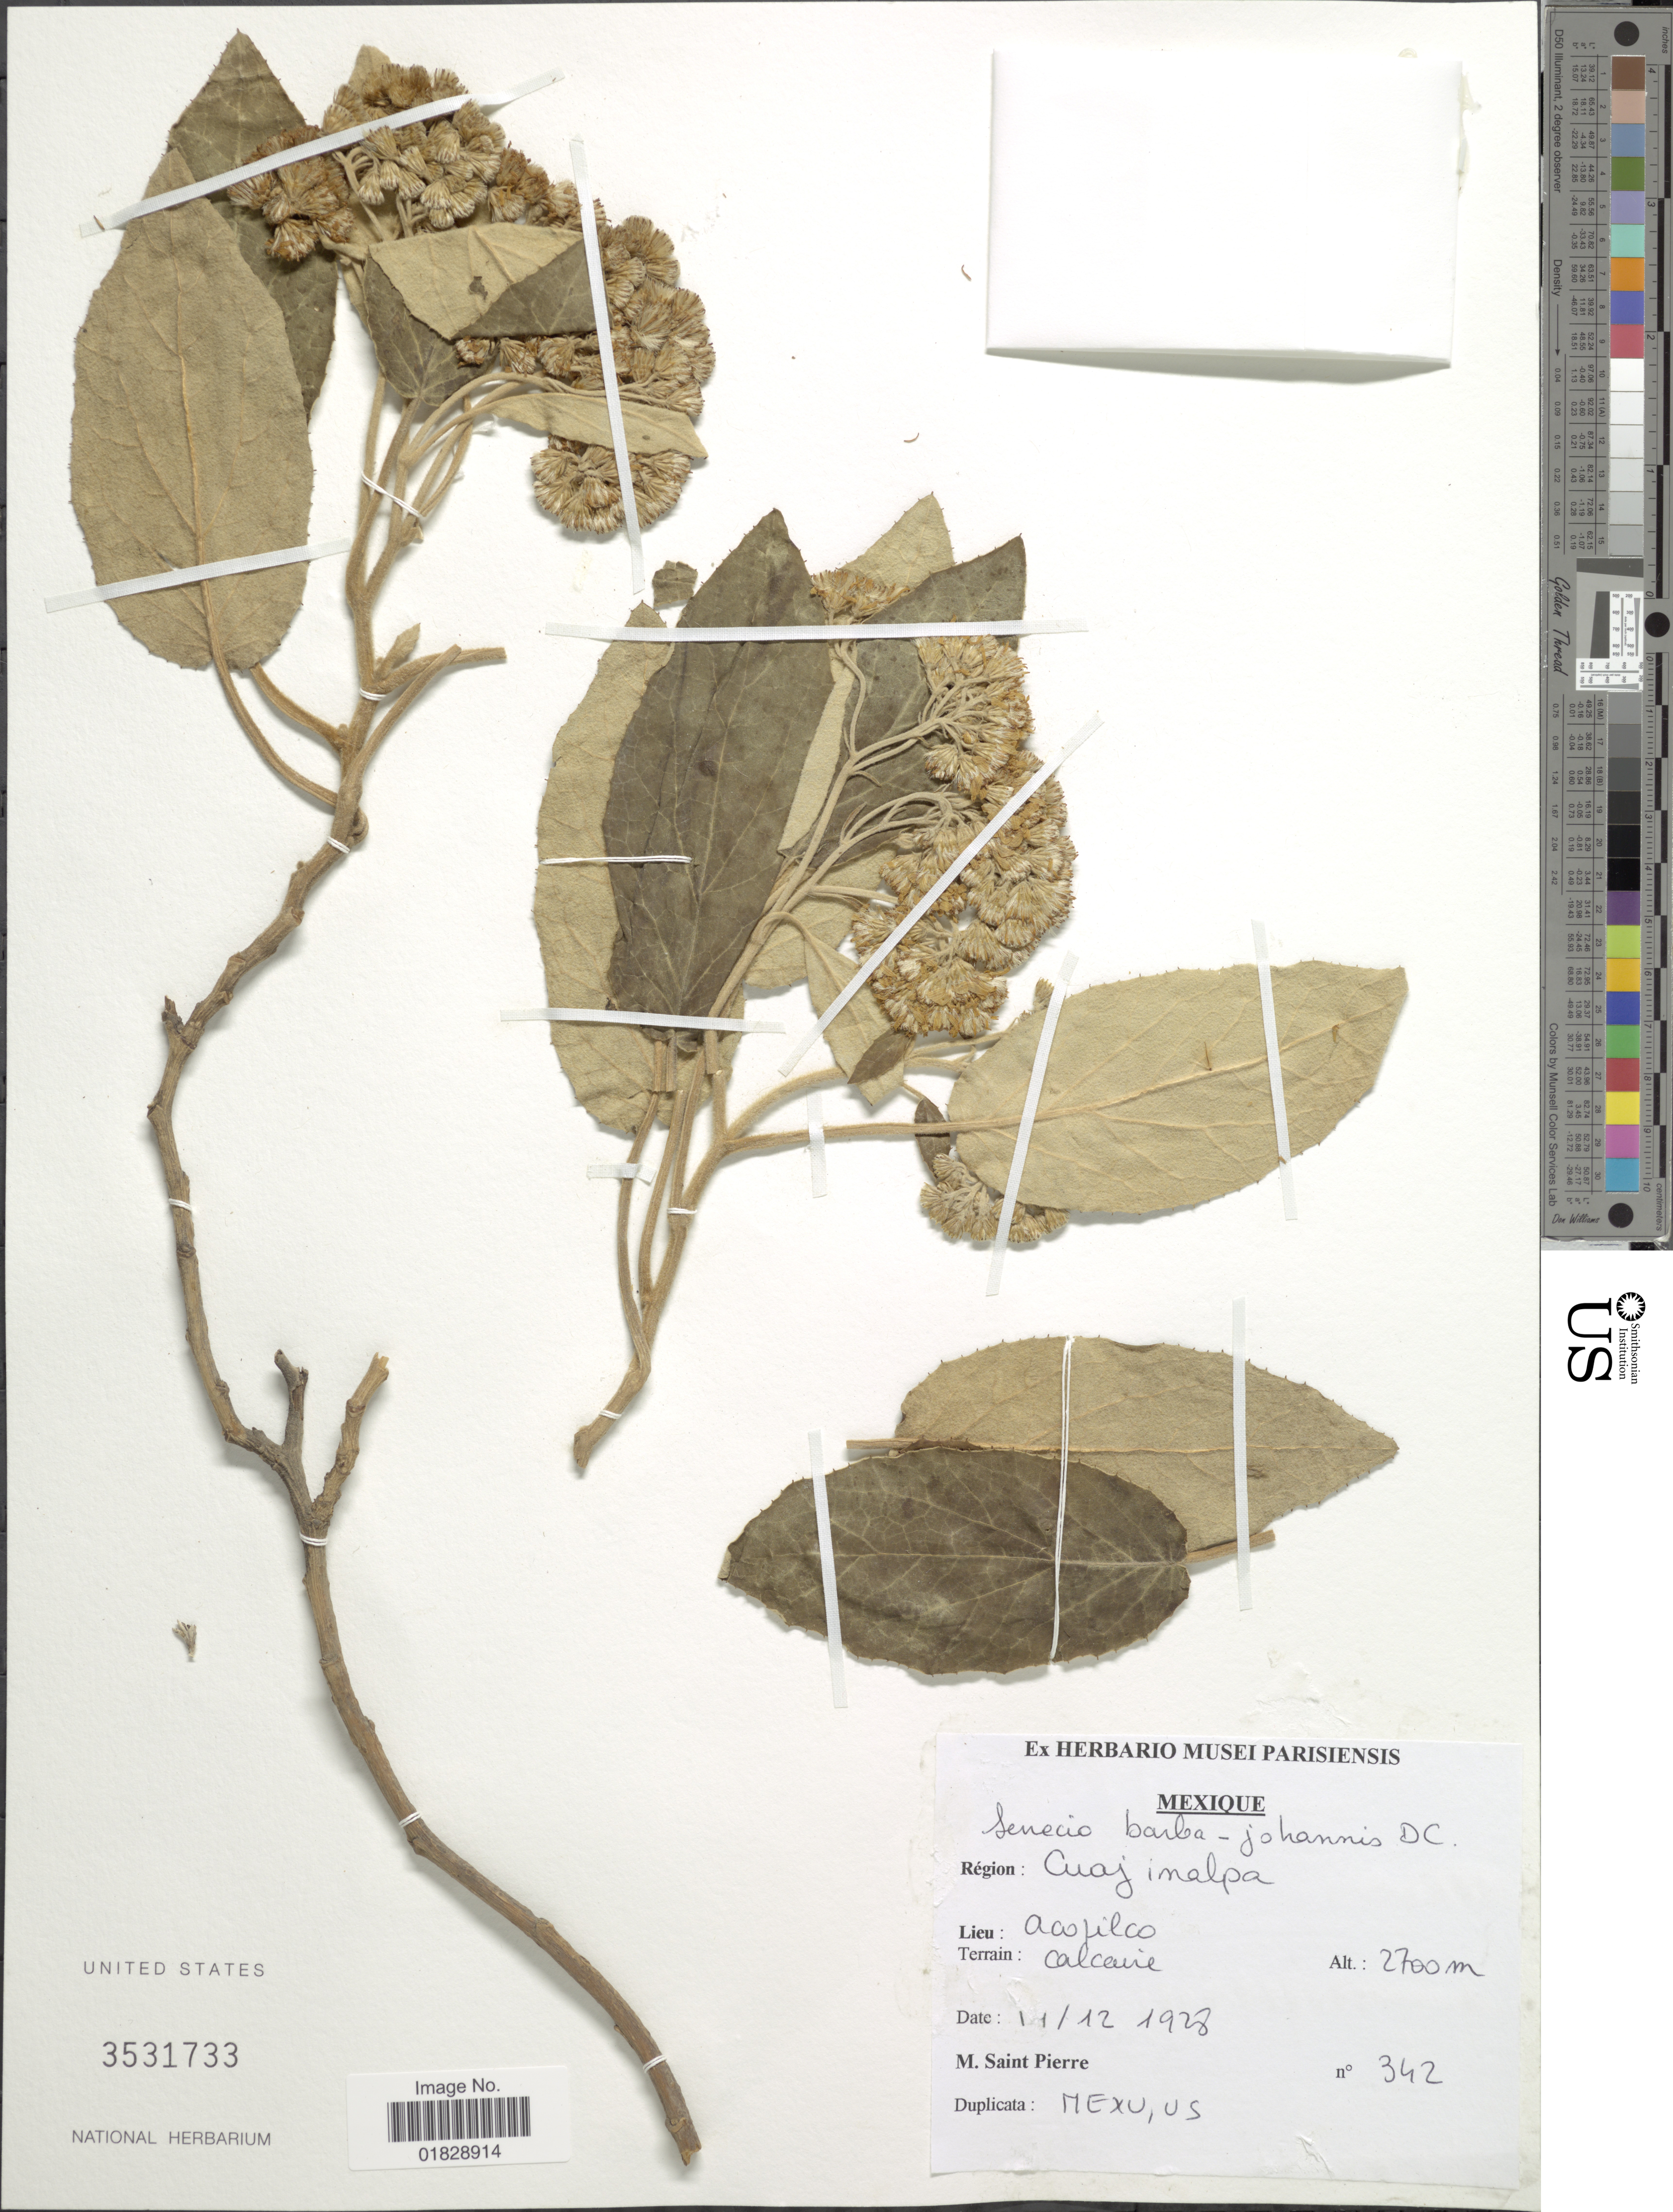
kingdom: Plantae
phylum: Tracheophyta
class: Magnoliopsida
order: Asterales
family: Asteraceae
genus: Roldana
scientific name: Roldana barba-johannis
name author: (DC.) H. Rob. & Brettell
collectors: M. Saint-Pierre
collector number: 342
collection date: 1928-12-11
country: Mexico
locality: Cuajinalpa. Acojilco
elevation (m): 2700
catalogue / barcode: US 3531733